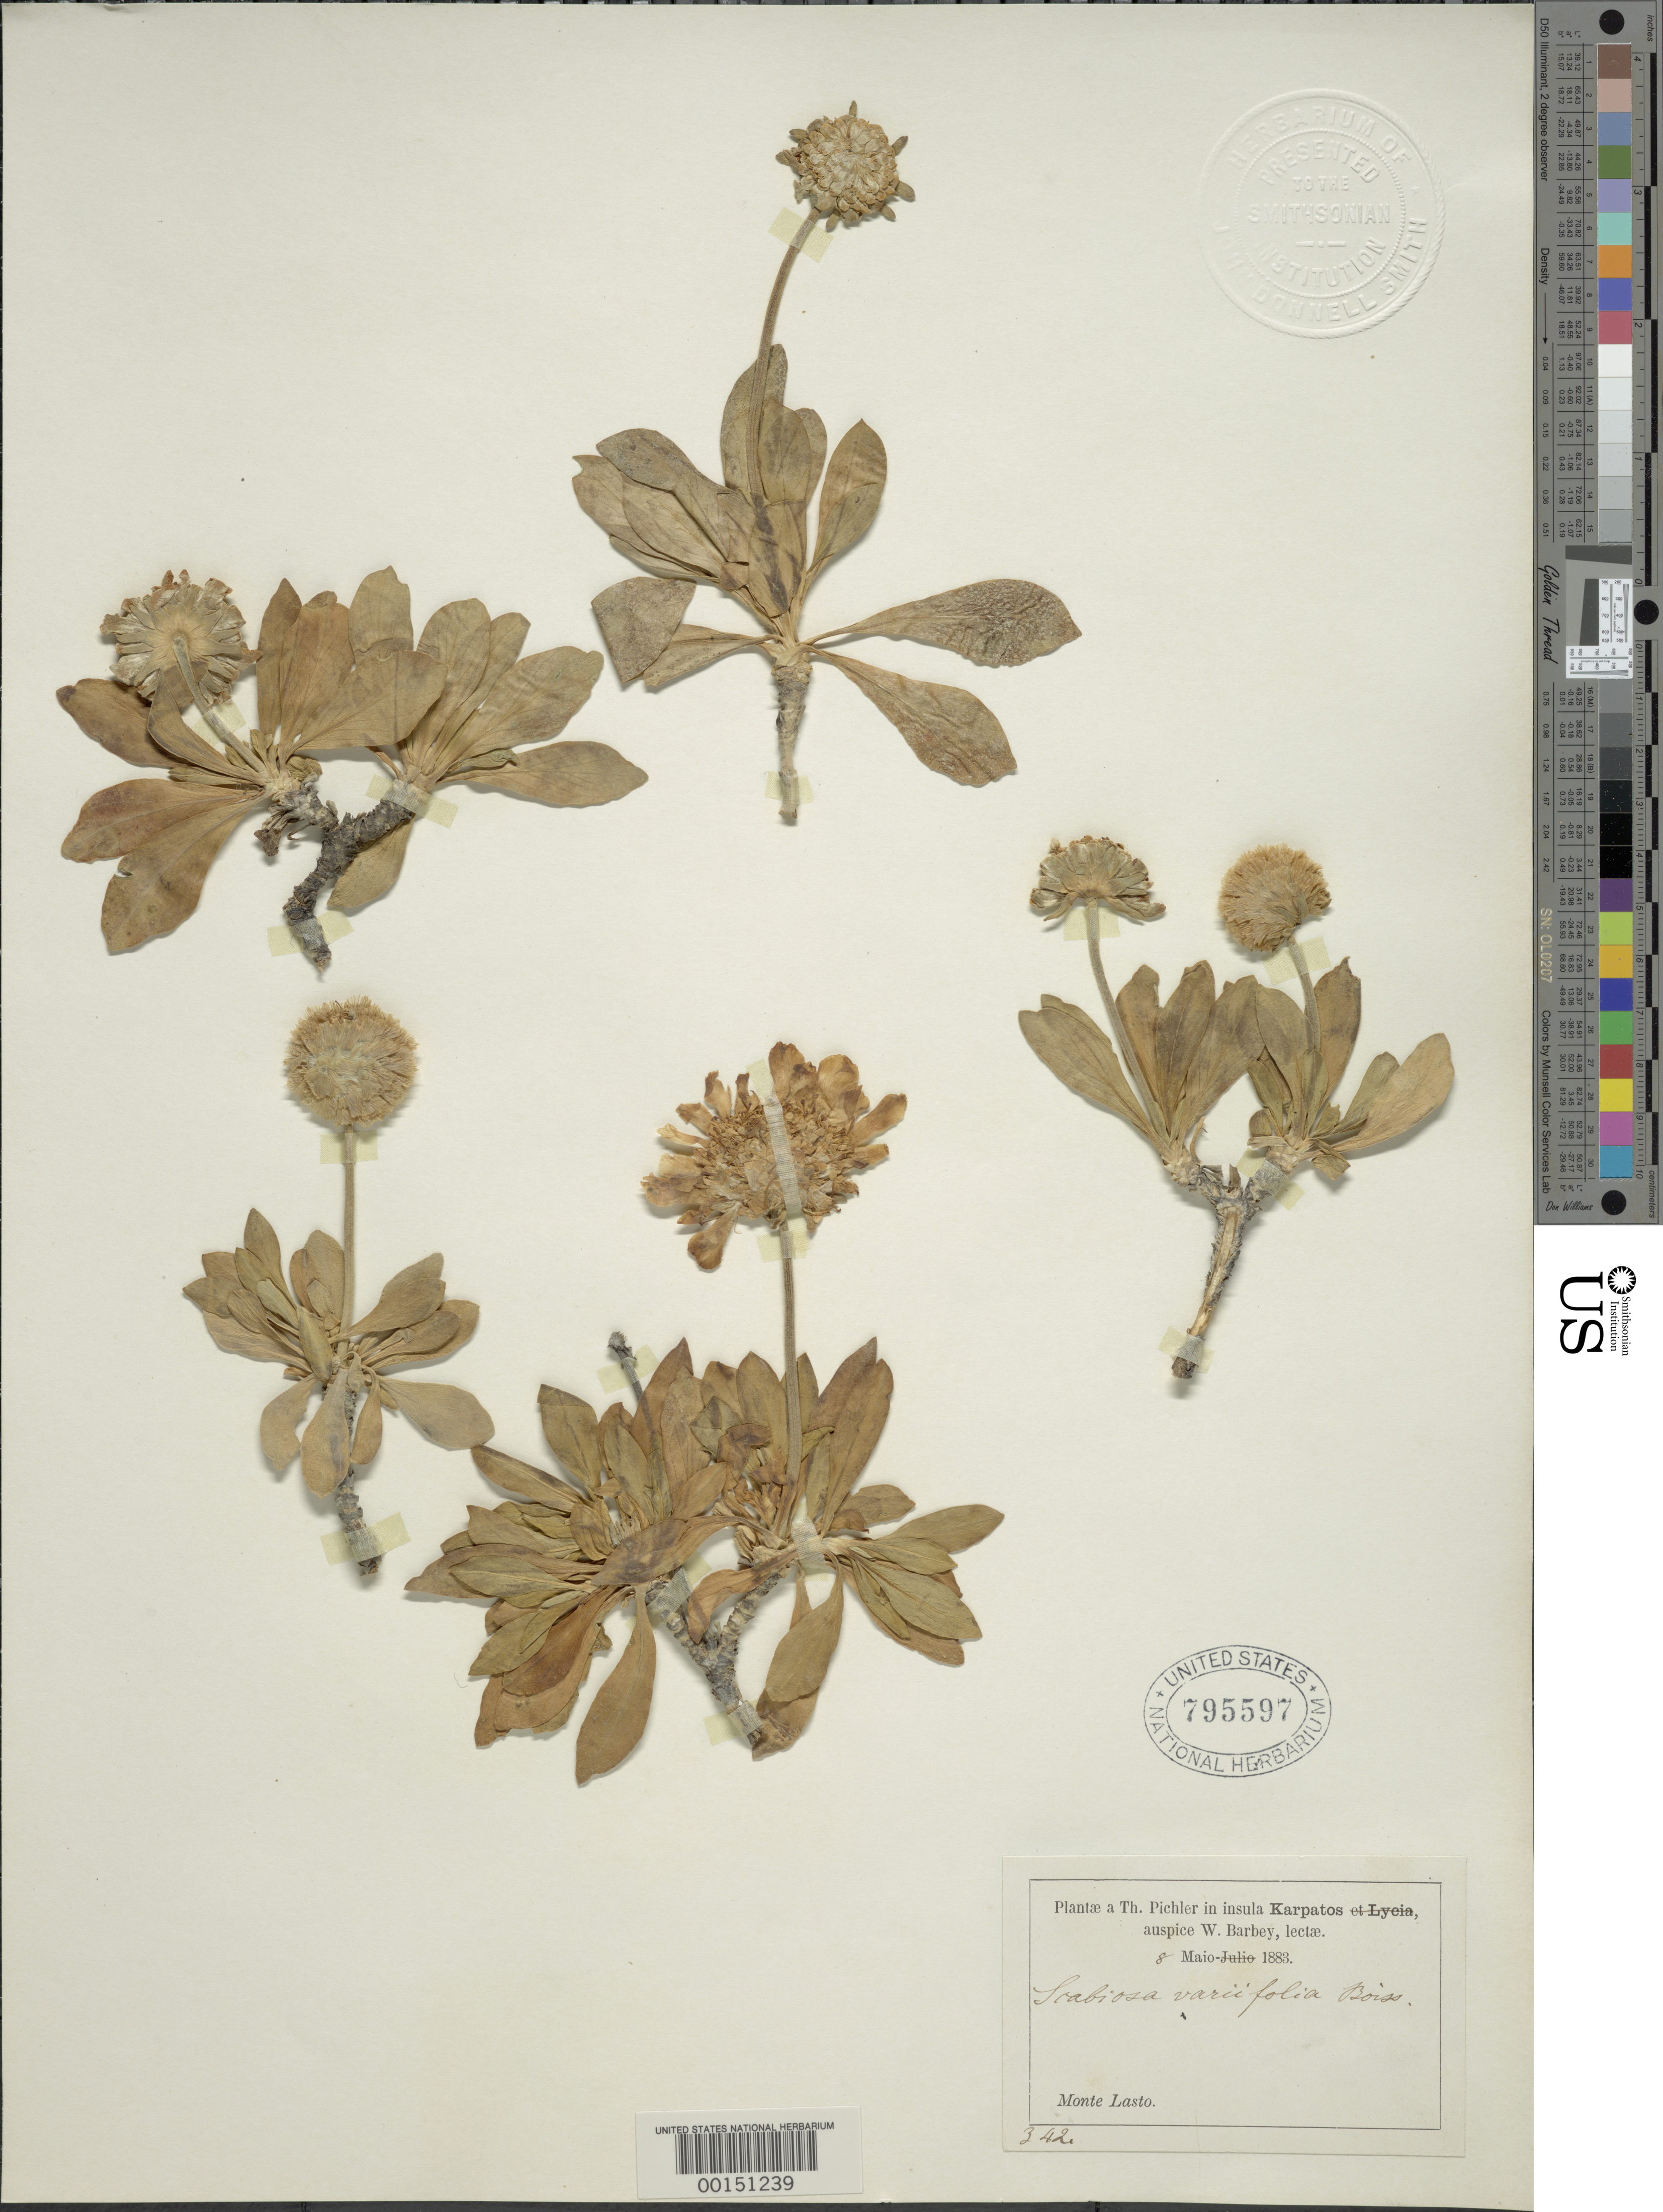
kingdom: Plantae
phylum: Tracheophyta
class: Magnoliopsida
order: Dipsacales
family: Caprifoliaceae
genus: Scabiosa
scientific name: Scabiosa variifolia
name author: Boiss.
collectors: W. Barbey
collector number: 342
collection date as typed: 08 May 1883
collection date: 1883-05-08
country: Greece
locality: Monte Lasto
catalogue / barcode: US 795597